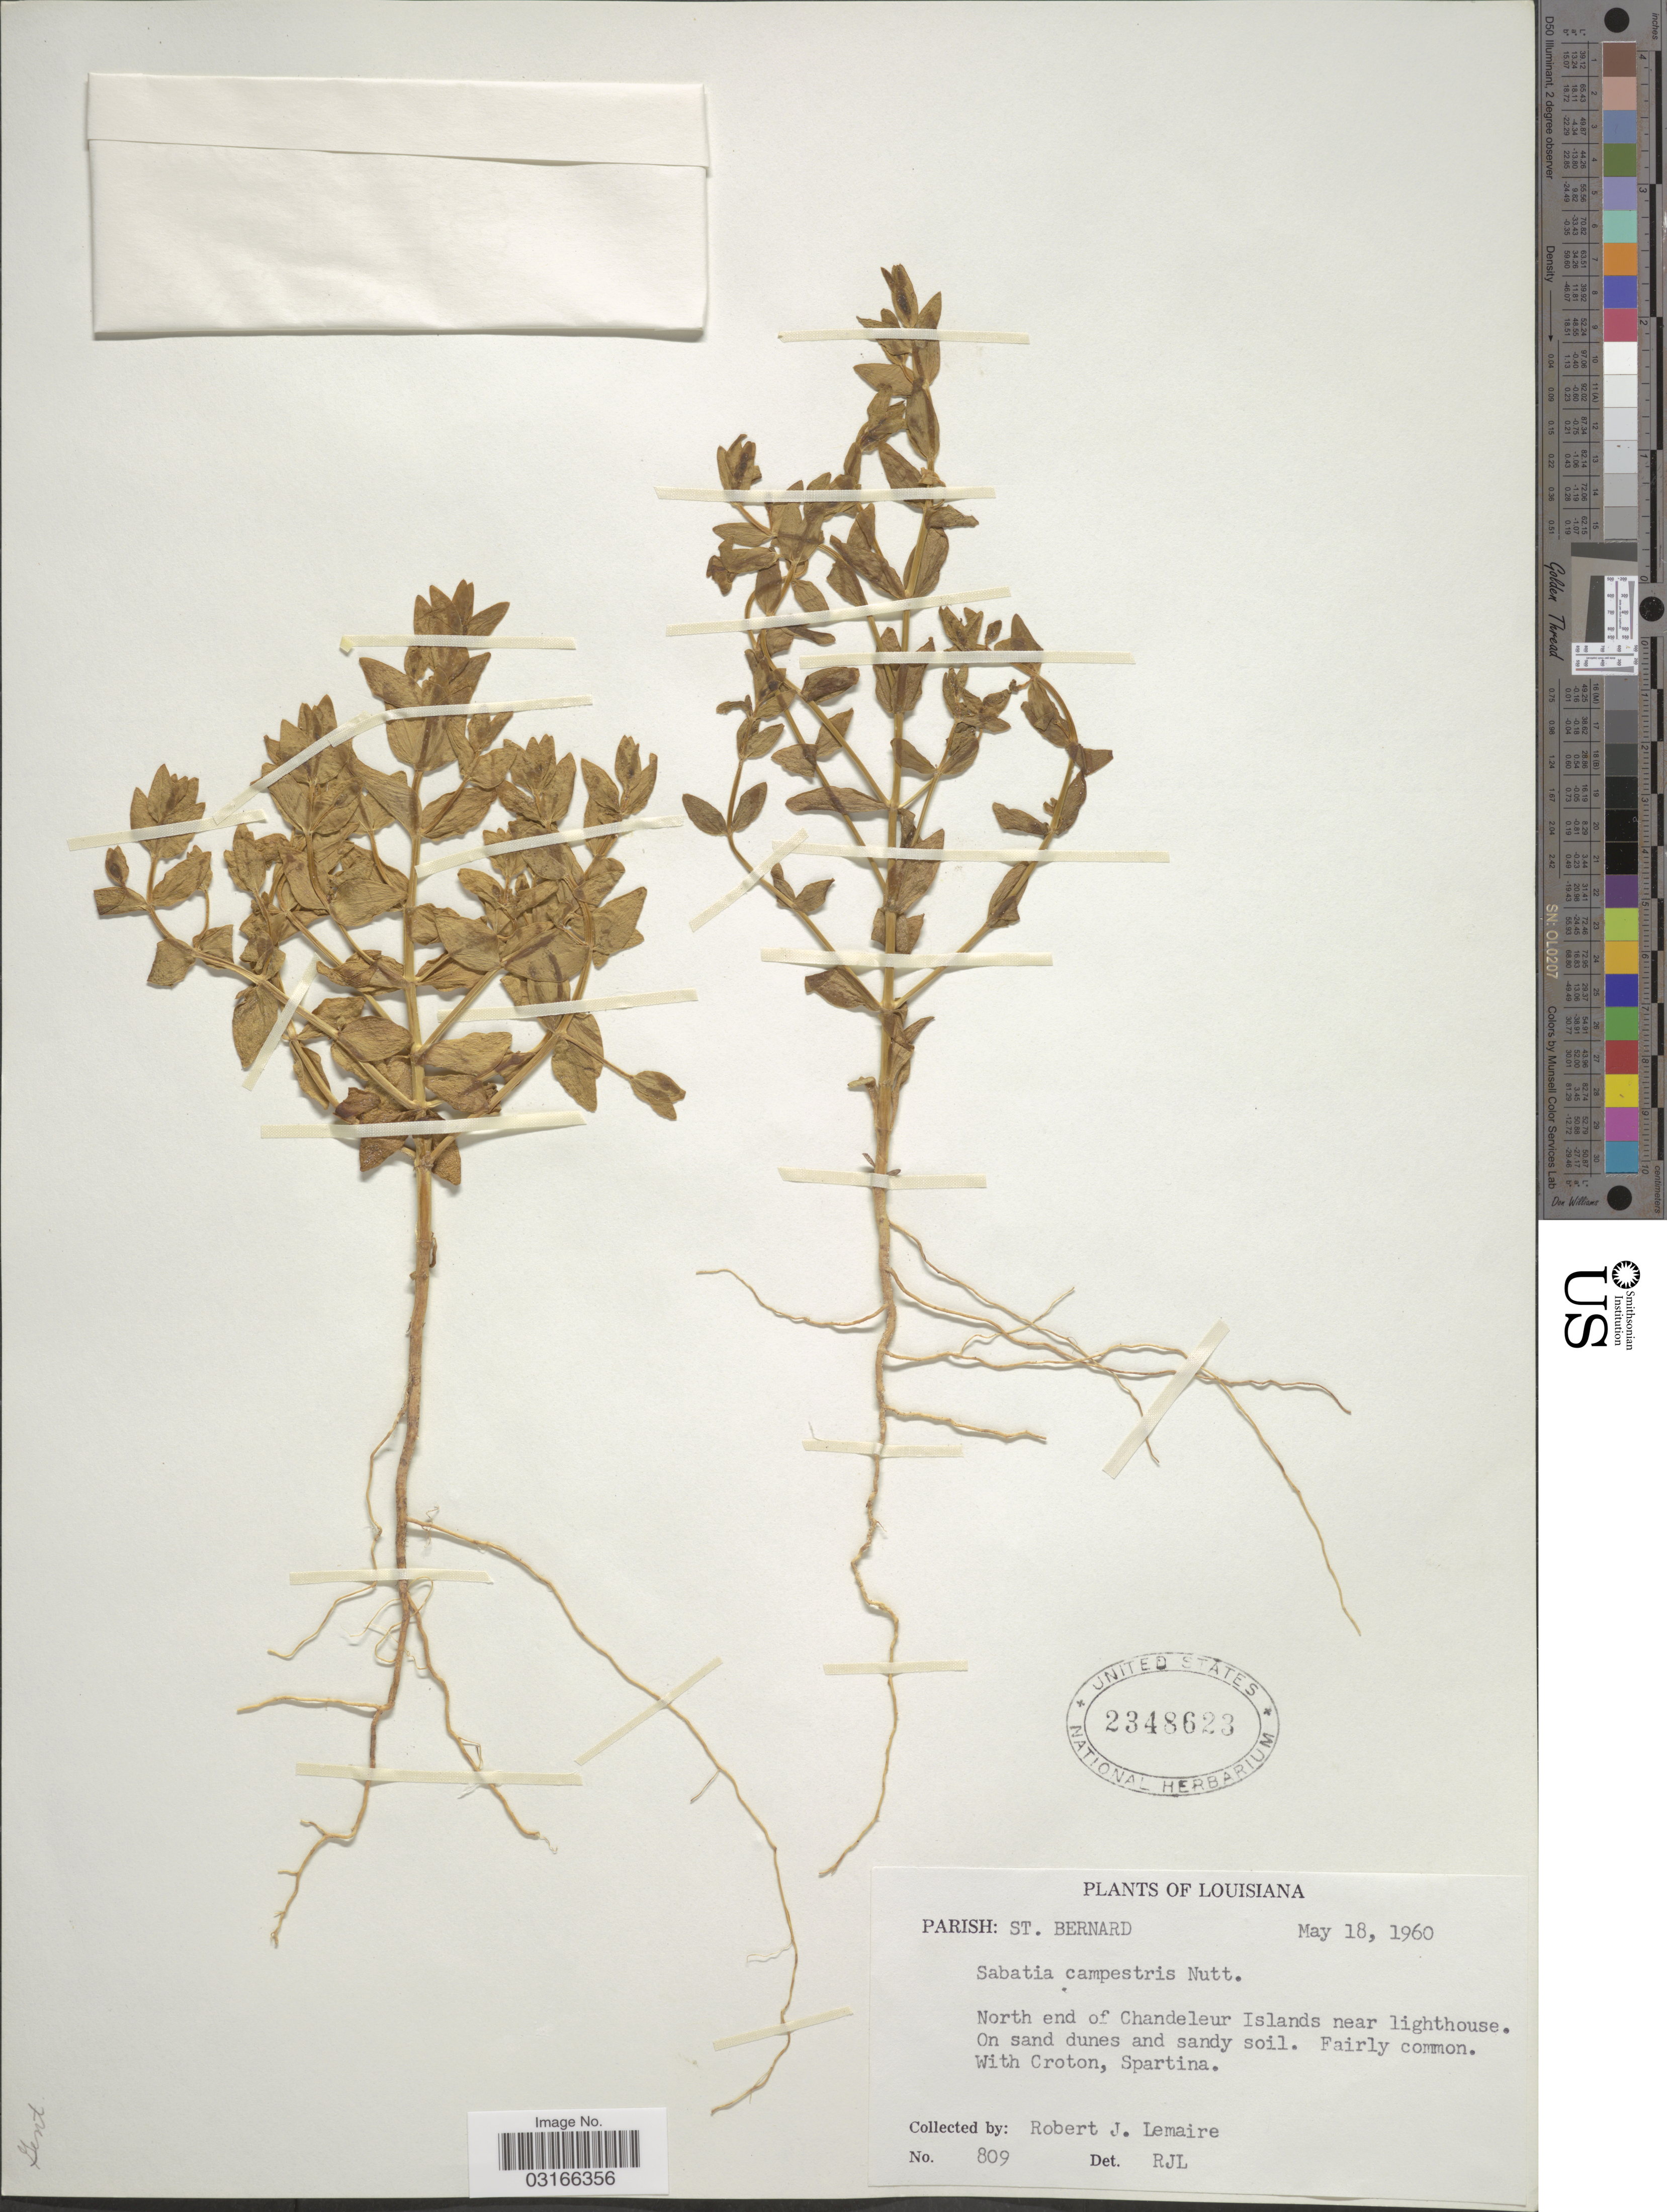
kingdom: Plantae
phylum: Tracheophyta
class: Magnoliopsida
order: Gentianales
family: Gentianaceae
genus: Sabatia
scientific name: Sabatia campestris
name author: Nutt.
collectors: R. J. Lemaire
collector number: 809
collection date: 1960-05-18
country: United States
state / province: Louisiana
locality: Parish: St. Bernard. North end of Chandeleur Islands near lighthouse.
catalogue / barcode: US 2348623